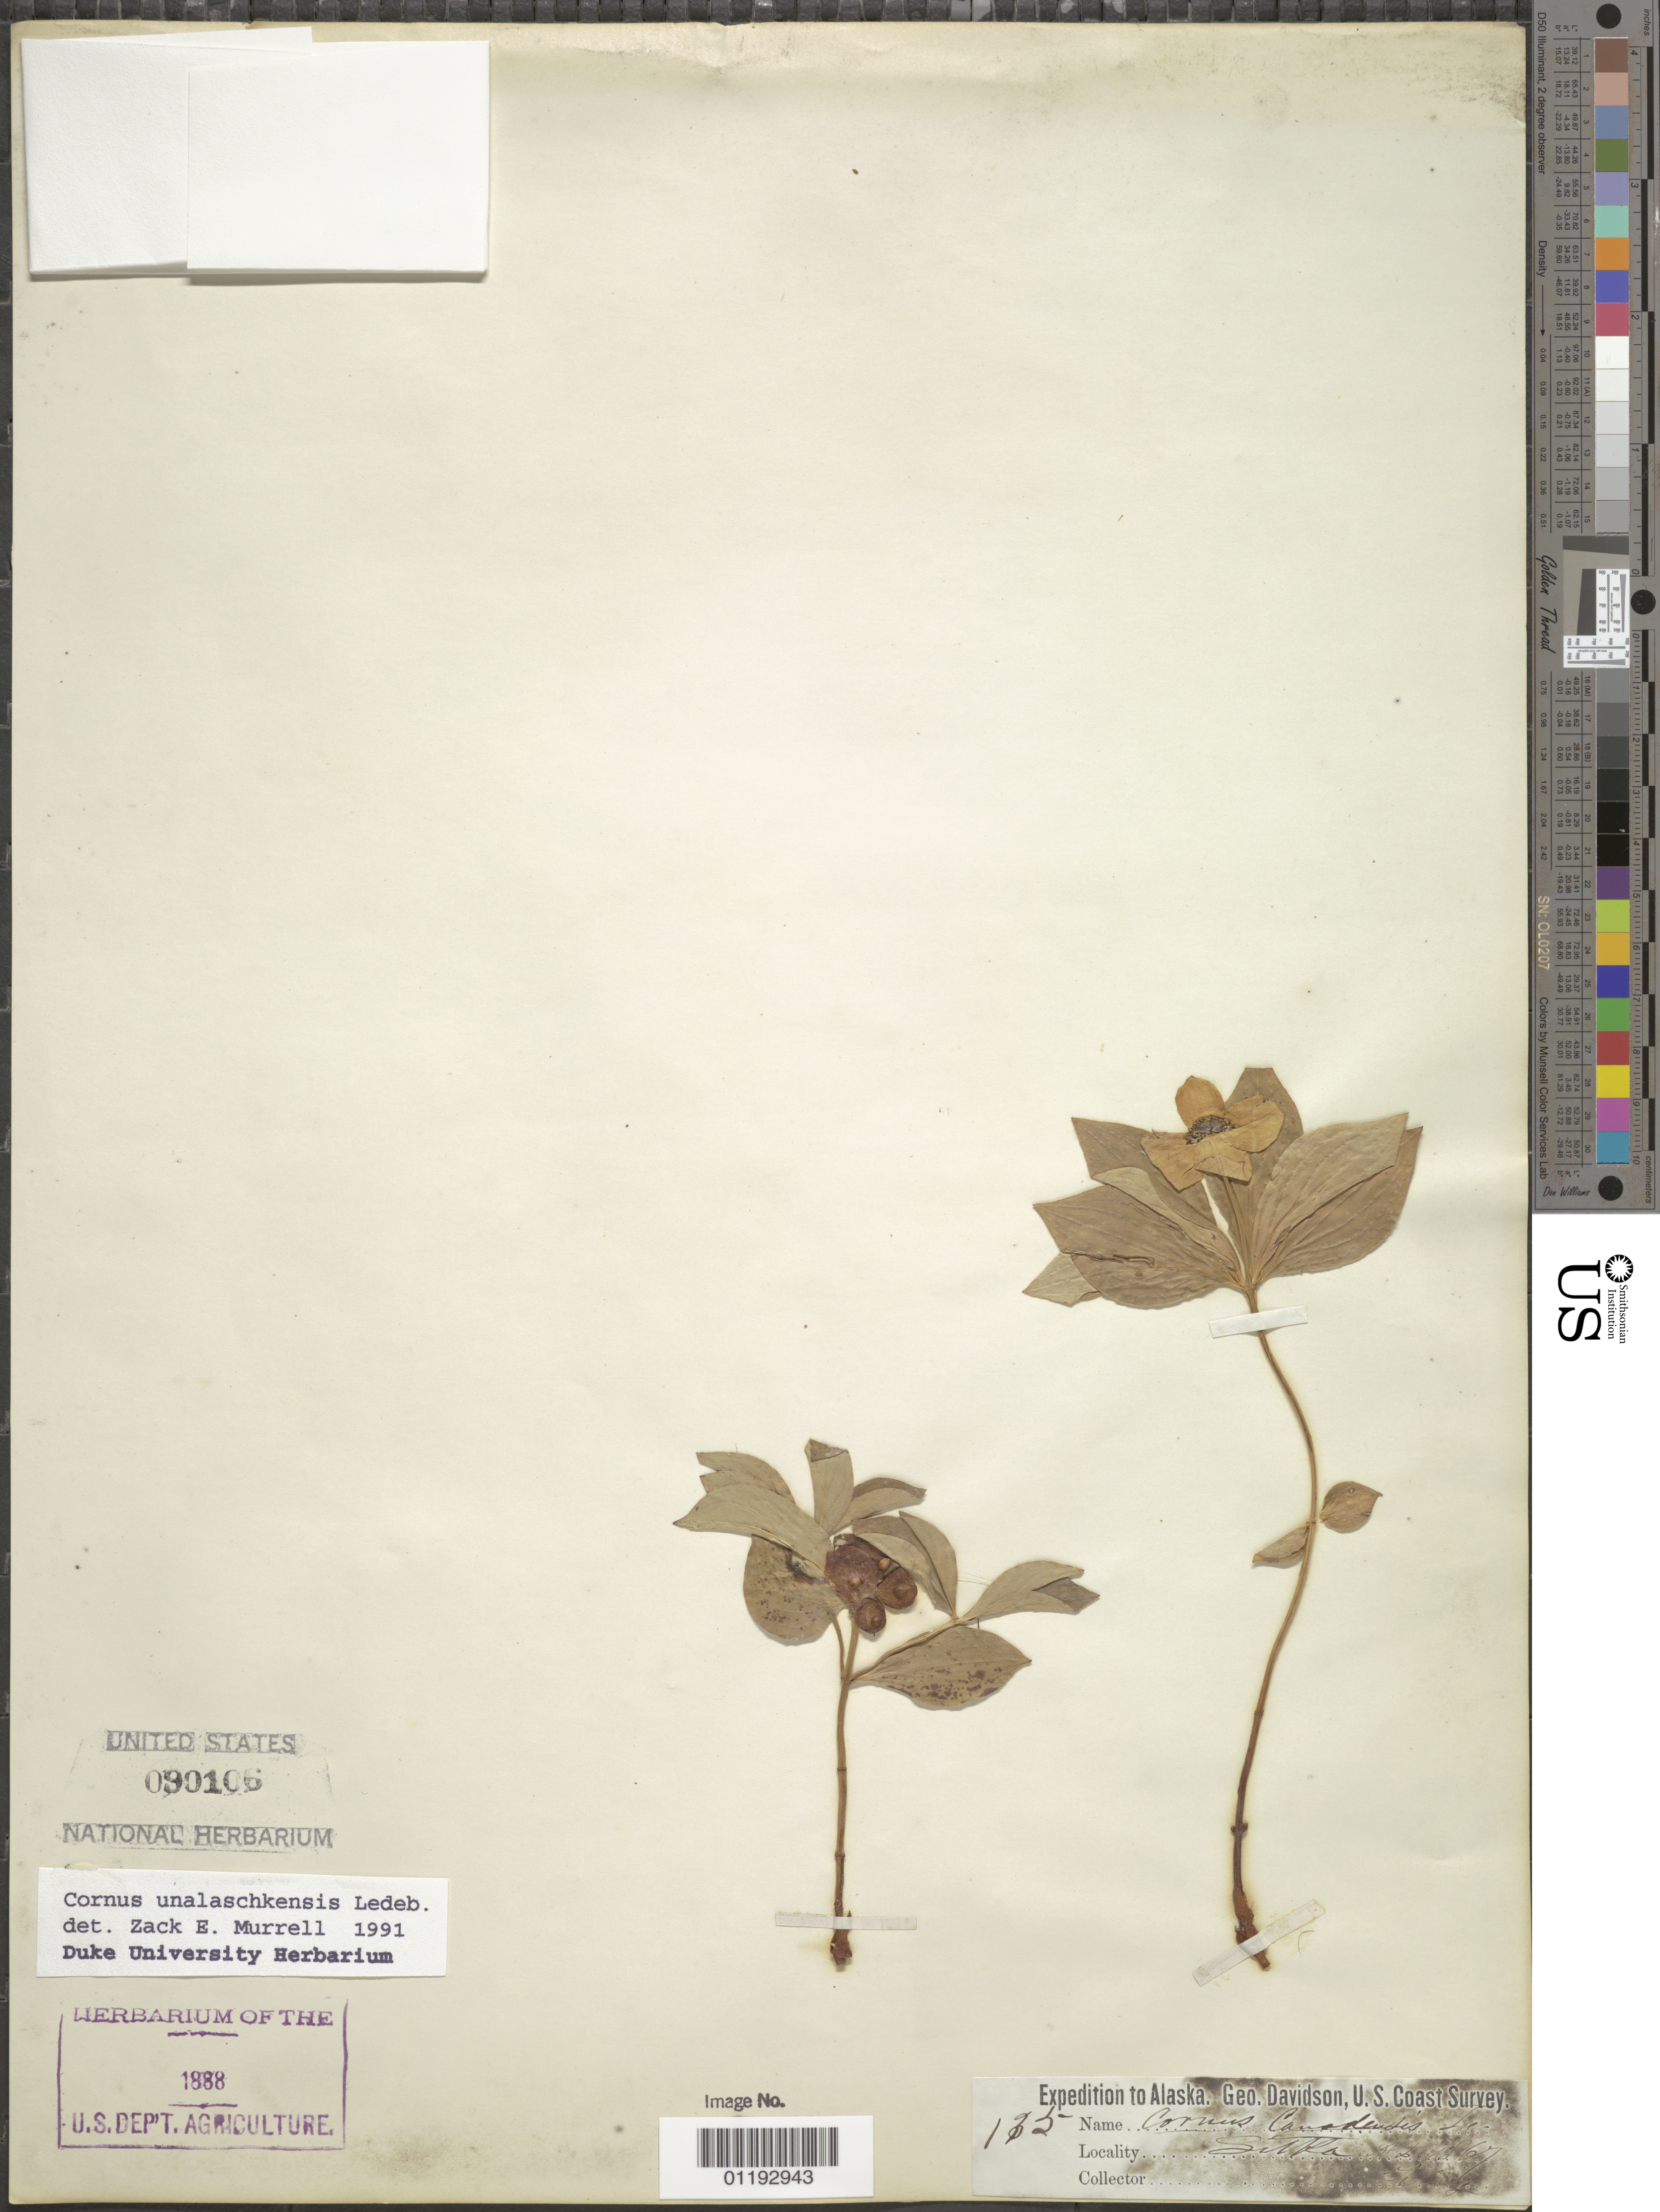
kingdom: Plantae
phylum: Tracheophyta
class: Magnoliopsida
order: Cornales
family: Cornaceae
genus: Cornus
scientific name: Cornus unalaschkensis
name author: Ledeb.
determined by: Murrell, Z. E.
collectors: H .S. T. Tiling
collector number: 135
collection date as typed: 1867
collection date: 1867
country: United States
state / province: Alaska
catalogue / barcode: US 90106